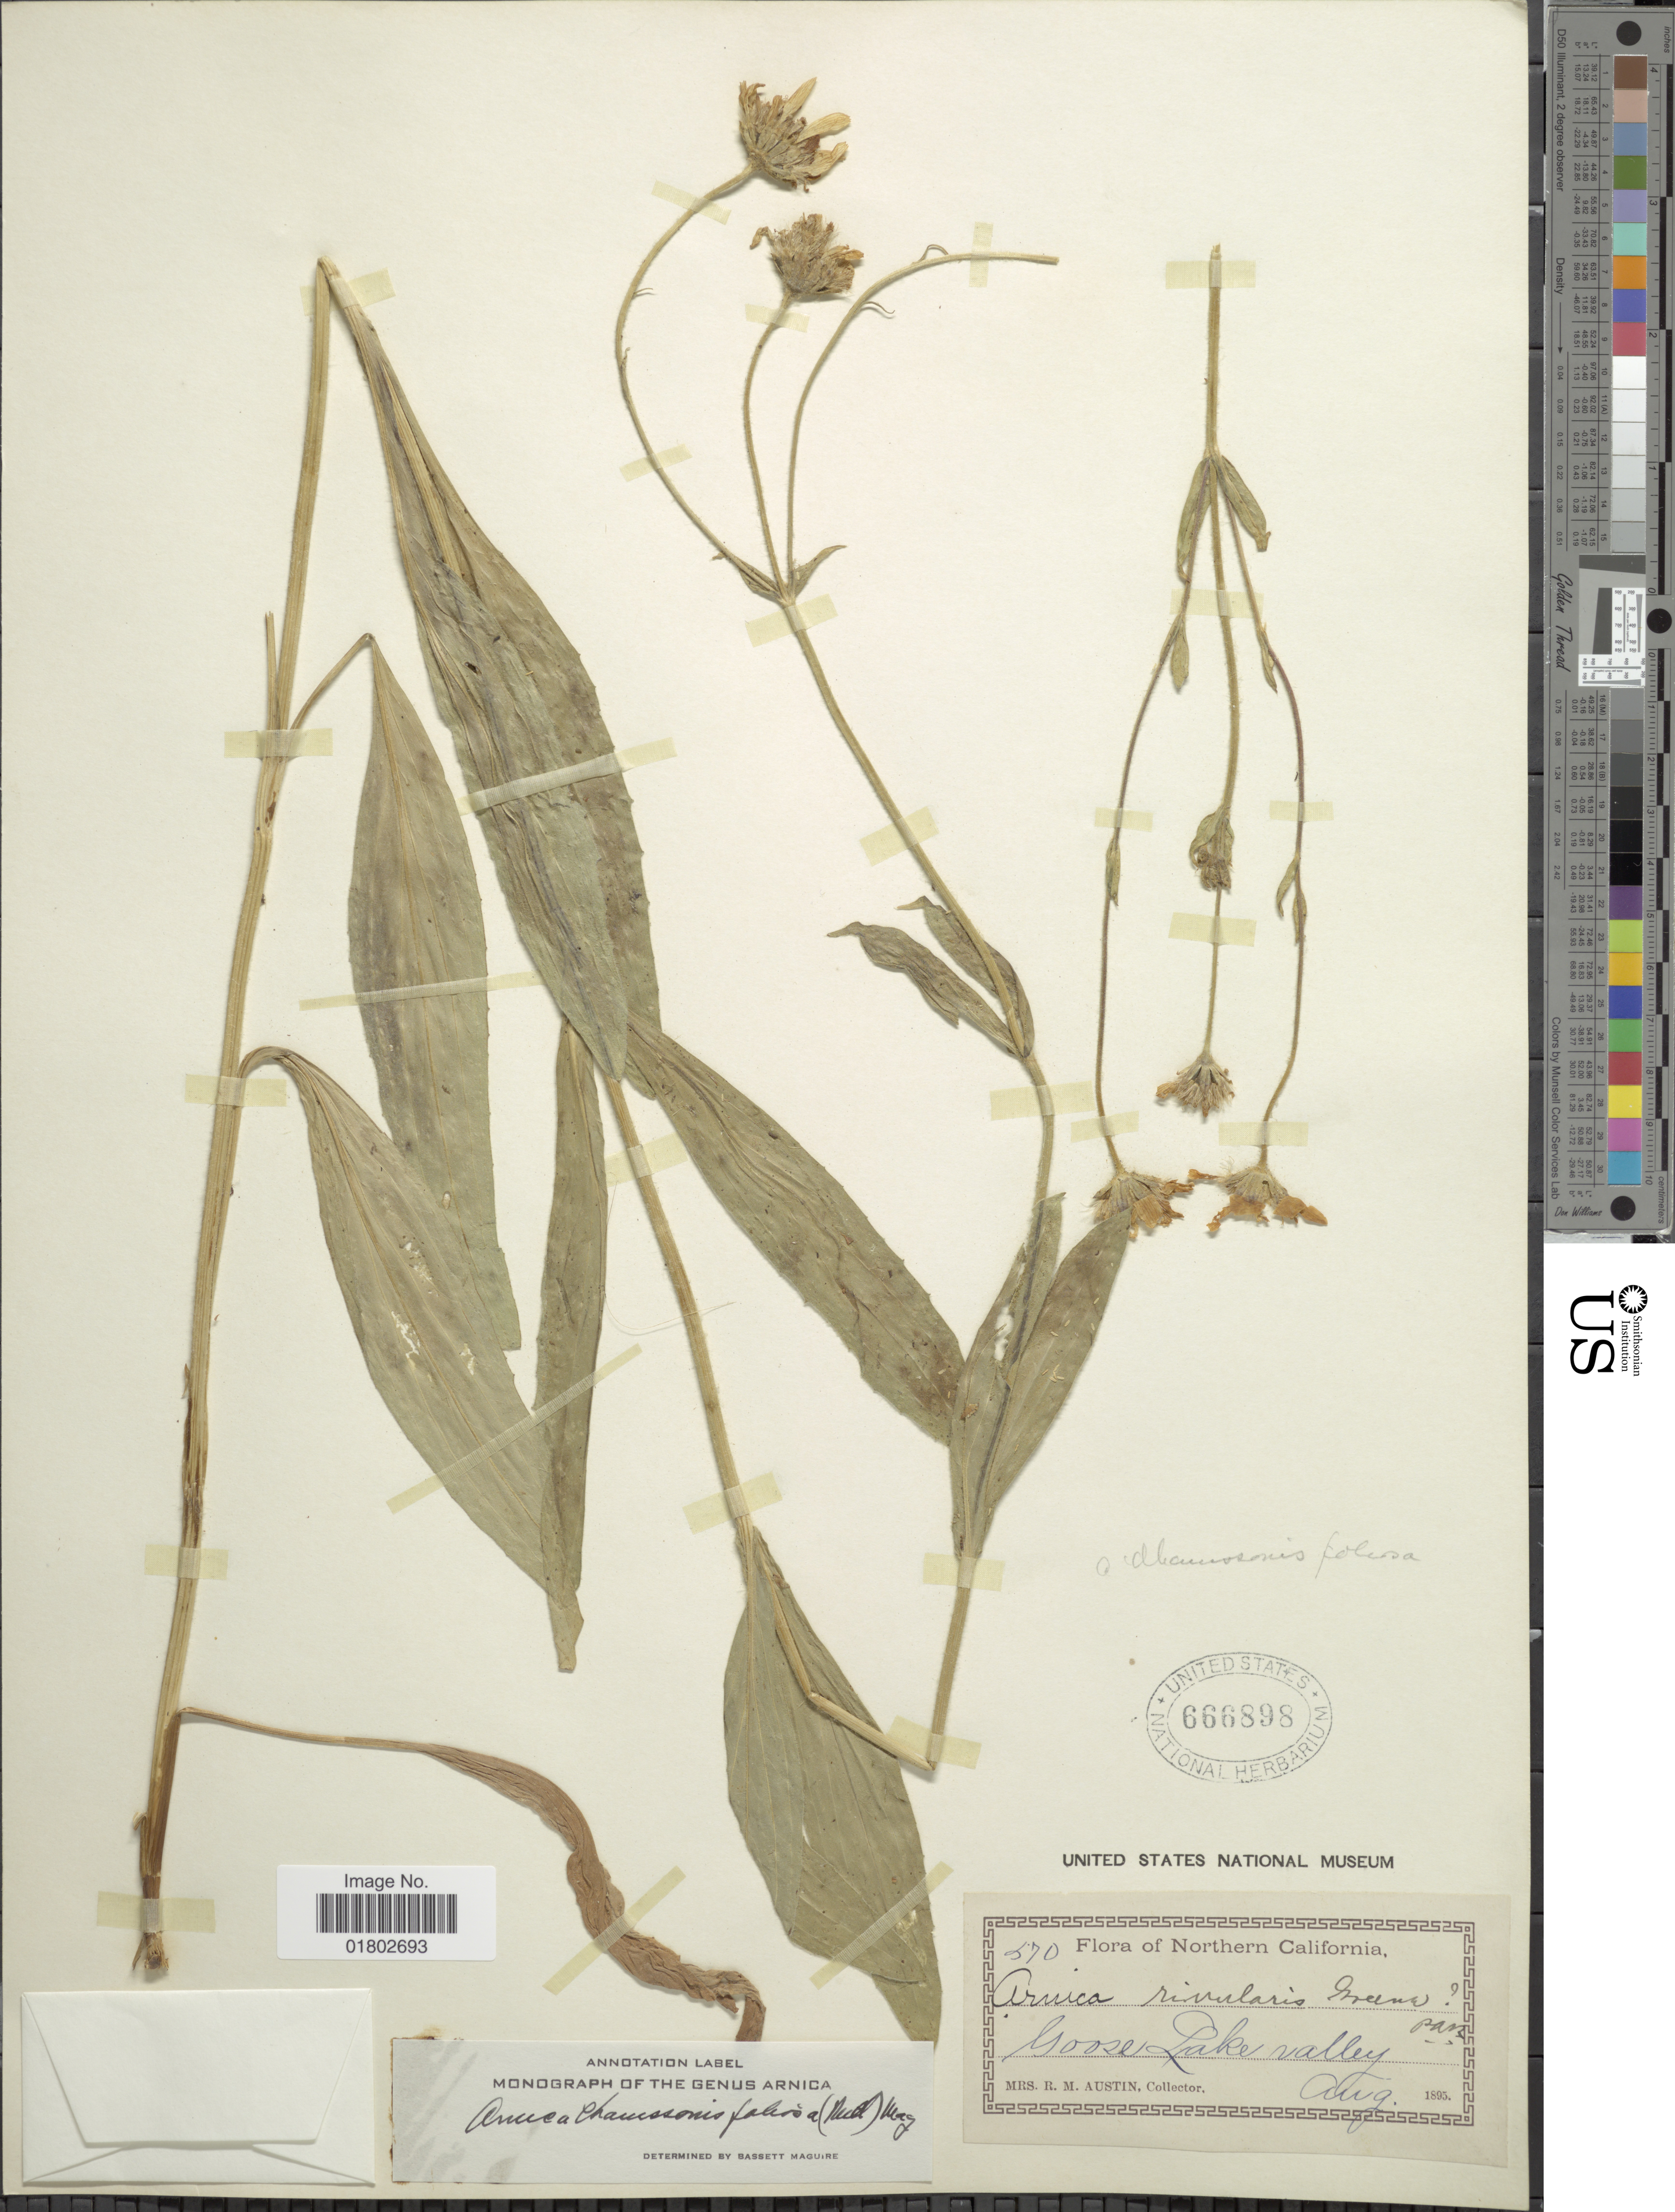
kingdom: Plantae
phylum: Tracheophyta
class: Magnoliopsida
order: Asterales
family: Asteraceae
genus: Arnica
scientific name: Arnica chamissonis subsp. foliosa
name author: (Nutt.) Maguire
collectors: R. Austin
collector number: !70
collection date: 1895-08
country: United States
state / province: California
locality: North California, Goose Lake Valley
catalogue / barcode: US 666898